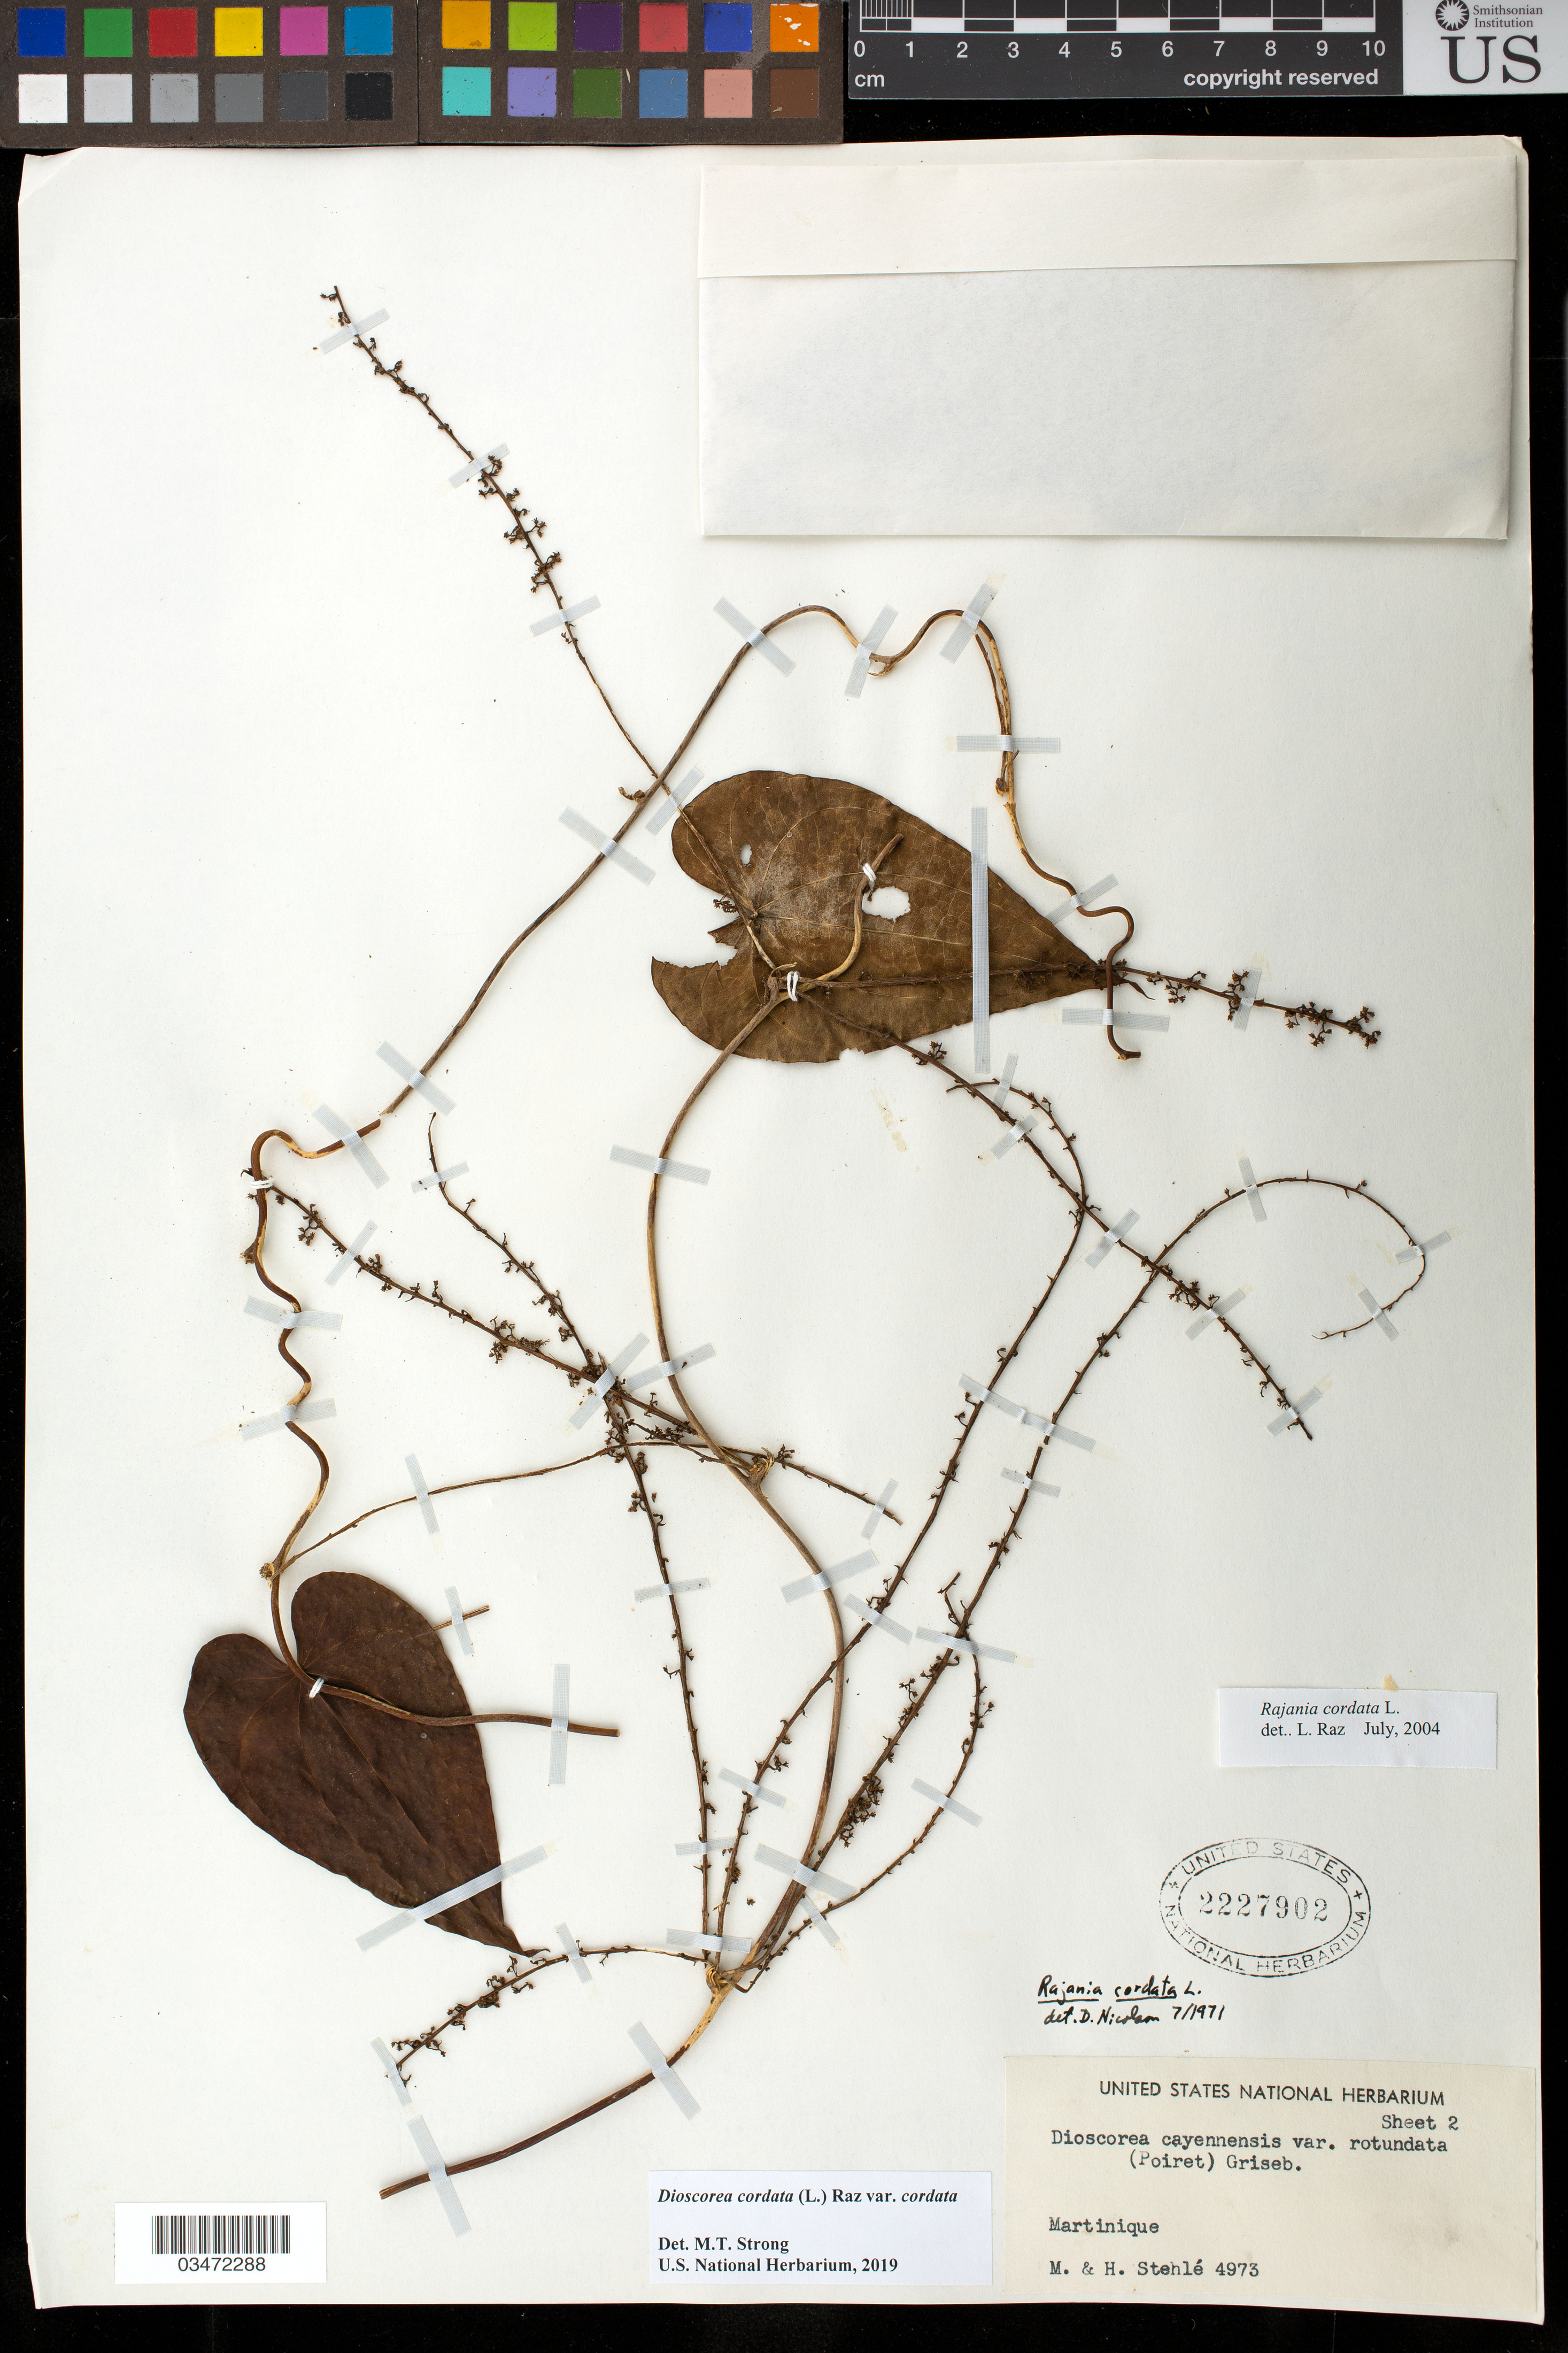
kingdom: Plantae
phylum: Tracheophyta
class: Liliopsida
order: Dioscoreales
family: Dioscoreaceae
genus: Dioscorea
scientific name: Dioscorea cordata var. cordata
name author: (L.) Raz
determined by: Strong, M. T., (US), Smithsonian Institution - National Museum of Natural History (UNITED STATES)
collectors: H. Stehlé & M. Stehlé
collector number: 4973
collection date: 1940-11-08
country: Martinique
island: Martinique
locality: Camp de Colson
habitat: Trace de bois. Rare en floraison et rare dans les bois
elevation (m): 560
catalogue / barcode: US 2227902